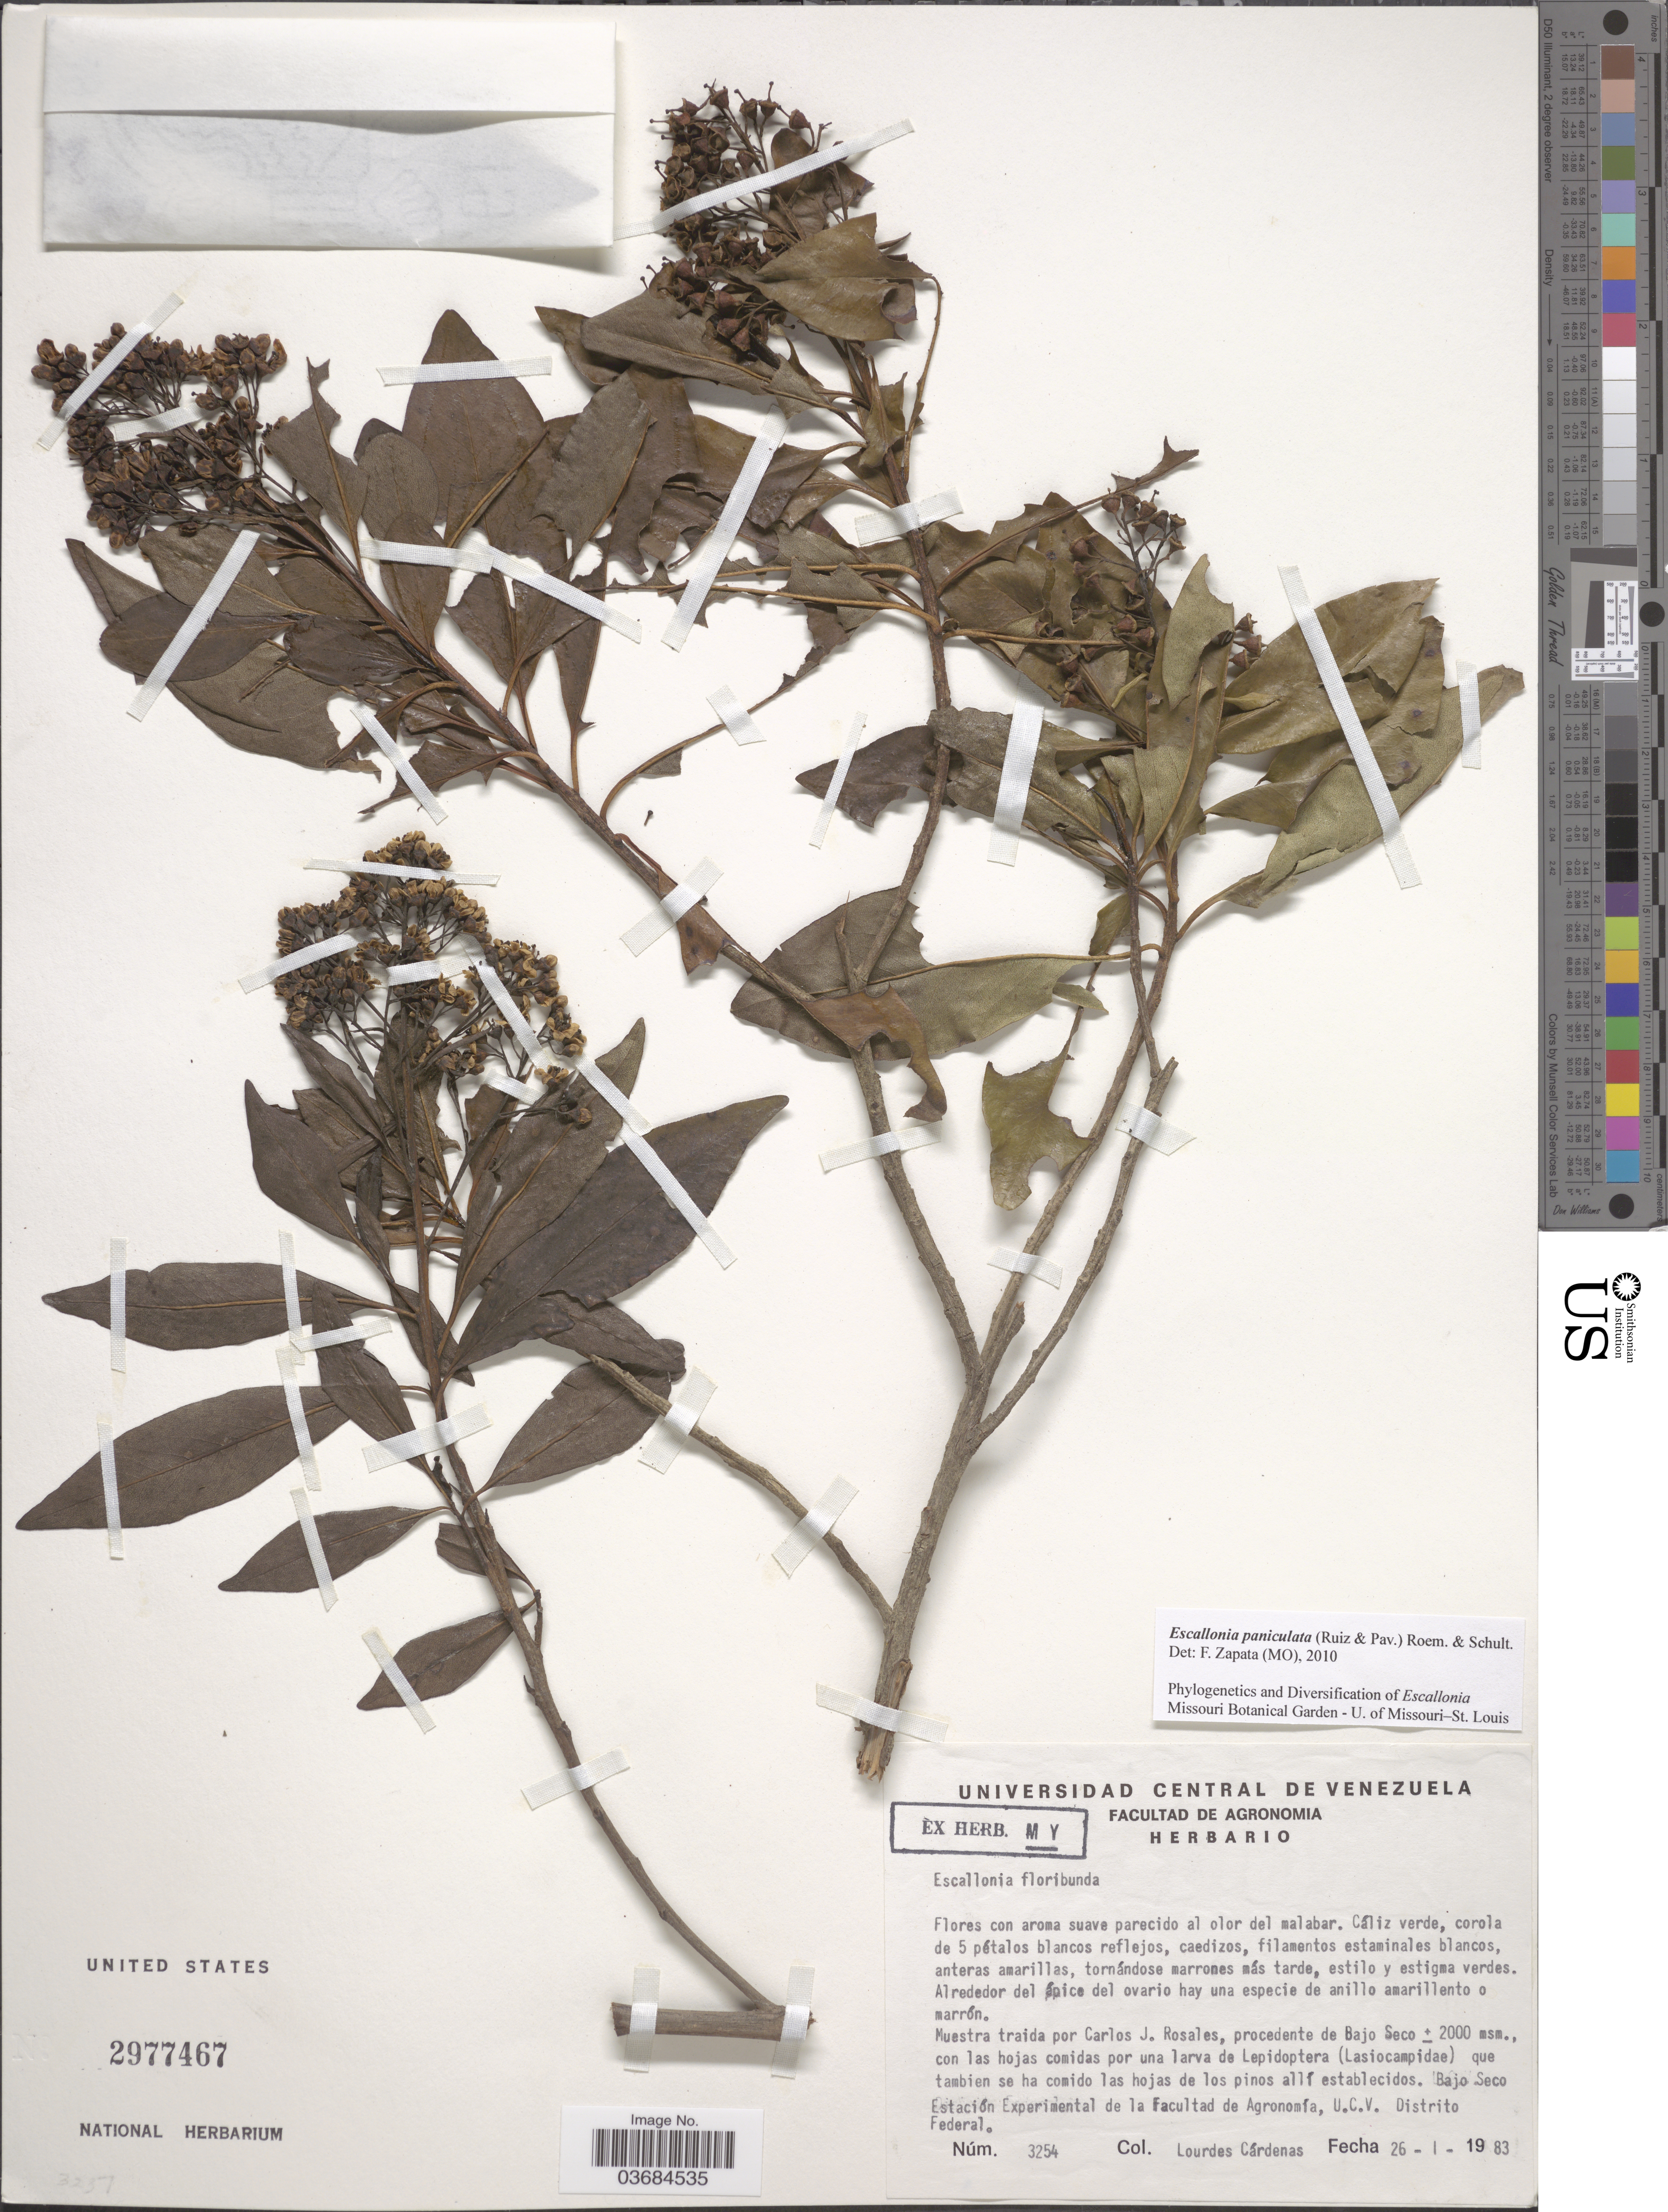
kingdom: Plantae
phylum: Tracheophyta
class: Magnoliopsida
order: Escalloniales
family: Escalloniaceae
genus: Escallonia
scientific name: Escallonia paniculata var. paniculata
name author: (Ruiz & Pav.) Roem. & Schult.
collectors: L. Cárdenas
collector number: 3254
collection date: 1983-01-26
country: Venezuela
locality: Bajo Seco Estación Experimental de la Facultad de Agronomía, U.C.V. Distrito Federal.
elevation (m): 2000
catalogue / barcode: US 2977467